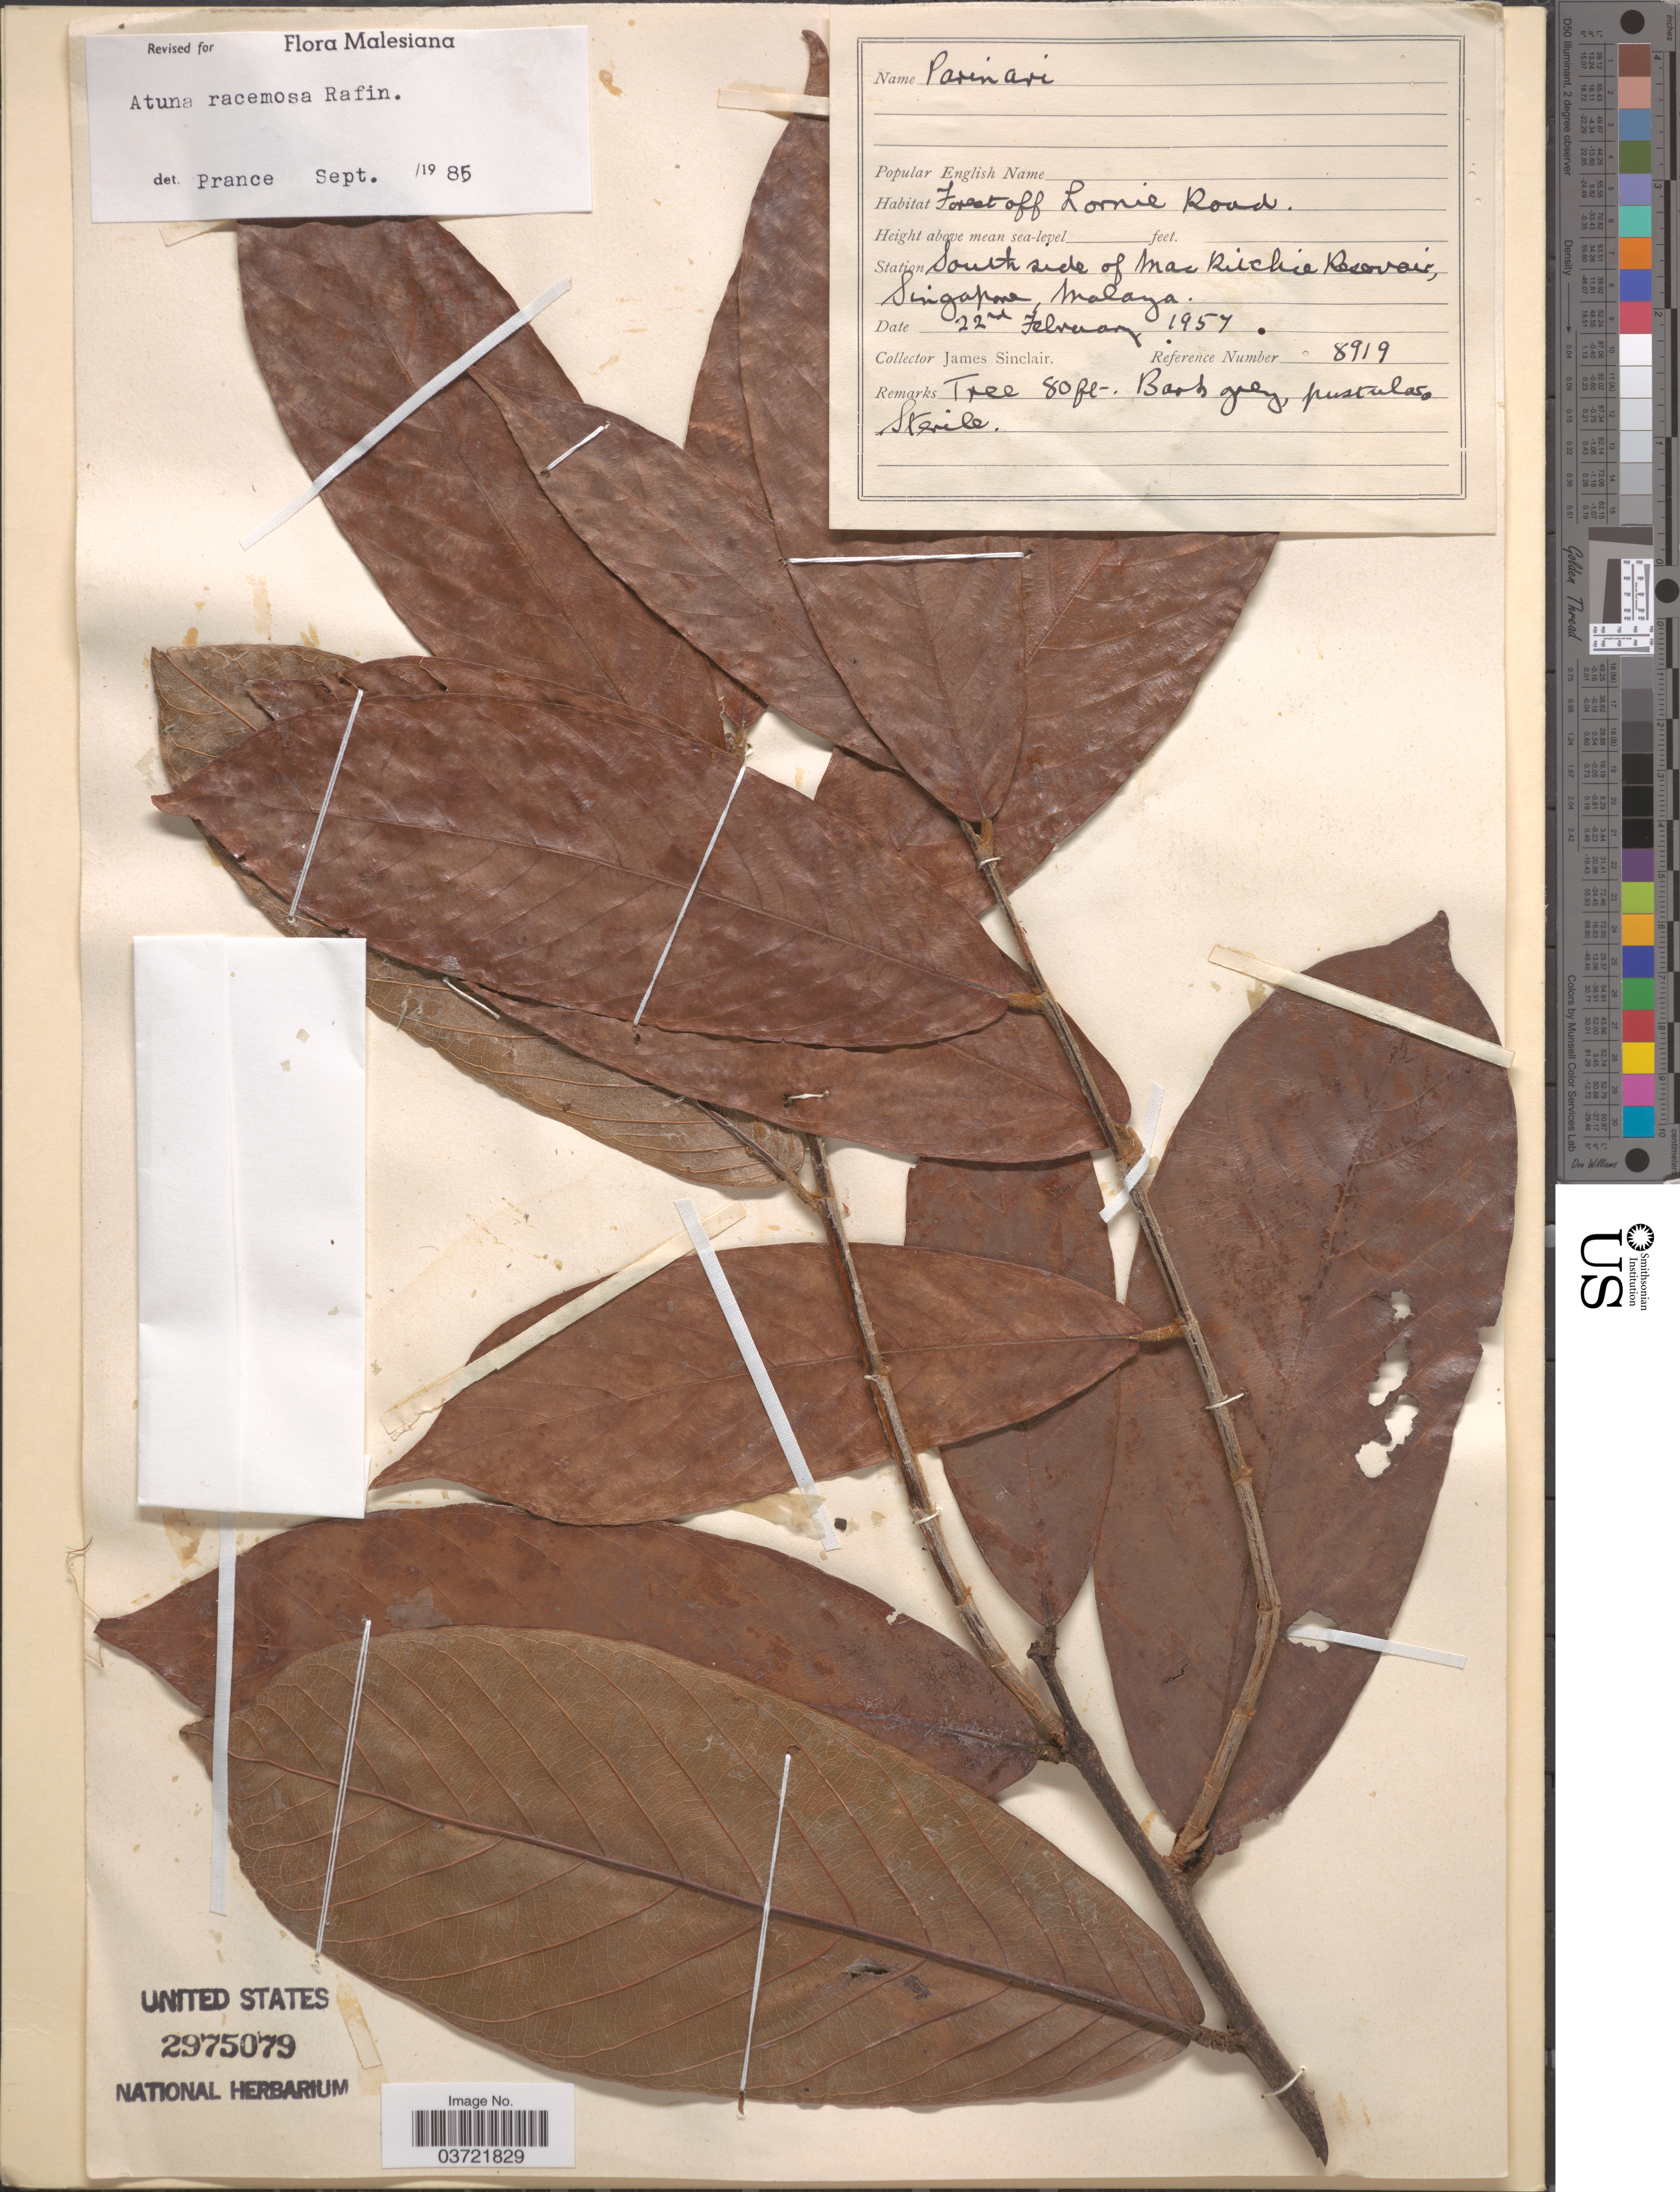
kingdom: Plantae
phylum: Tracheophyta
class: Magnoliopsida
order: Malpighiales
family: Chrysobalanaceae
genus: Atuna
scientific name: Atuna racemosa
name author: Raf.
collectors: J. Sinclair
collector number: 8919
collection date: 1957-02-22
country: Singapore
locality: Station South side of MacRitchie Reservoir, Malaya.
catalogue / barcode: US 2975079